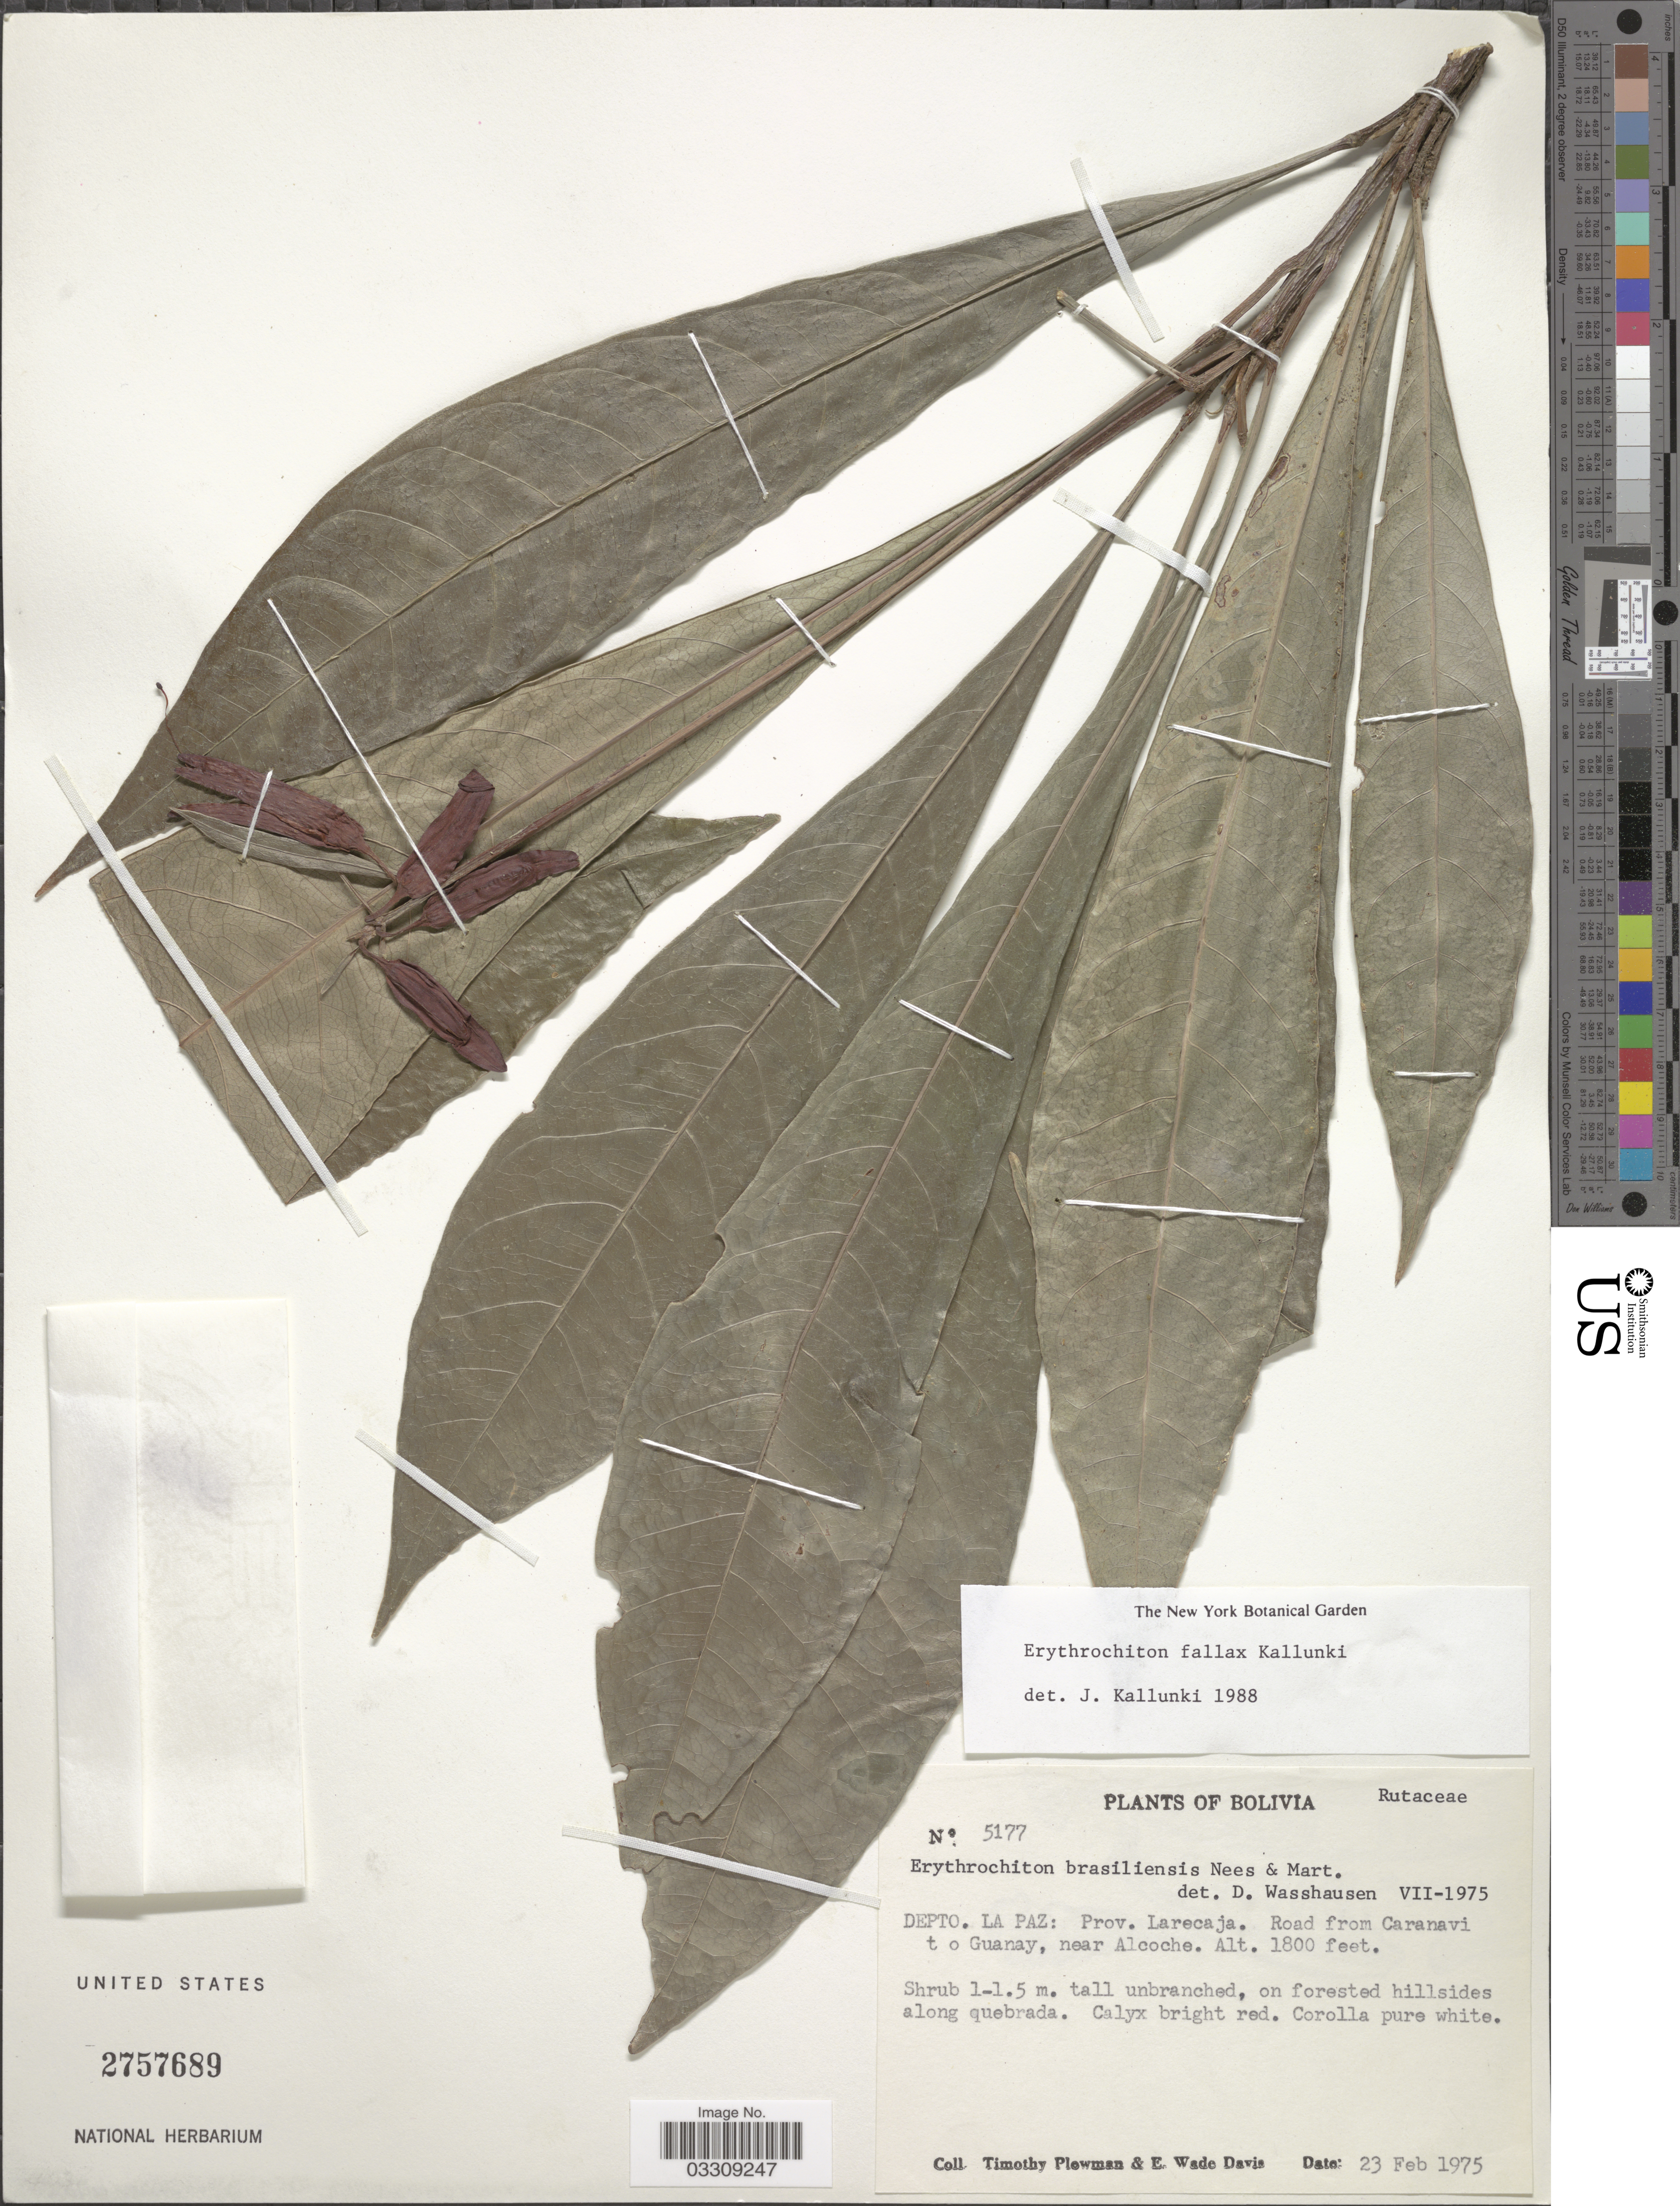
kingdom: Plantae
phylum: Tracheophyta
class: Magnoliopsida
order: Sapindales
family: Rutaceae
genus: Erythrochiton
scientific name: Erythrochiton fallax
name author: Kallunki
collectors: T. Plowman & E. W. Davis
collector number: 5177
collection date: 1975-02-23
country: Bolivia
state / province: La Paz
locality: Depto. La Paz: Prov. Larecaja. Road from Caranavi to Guanay, near Alcoche.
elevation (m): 549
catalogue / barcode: US 2757689